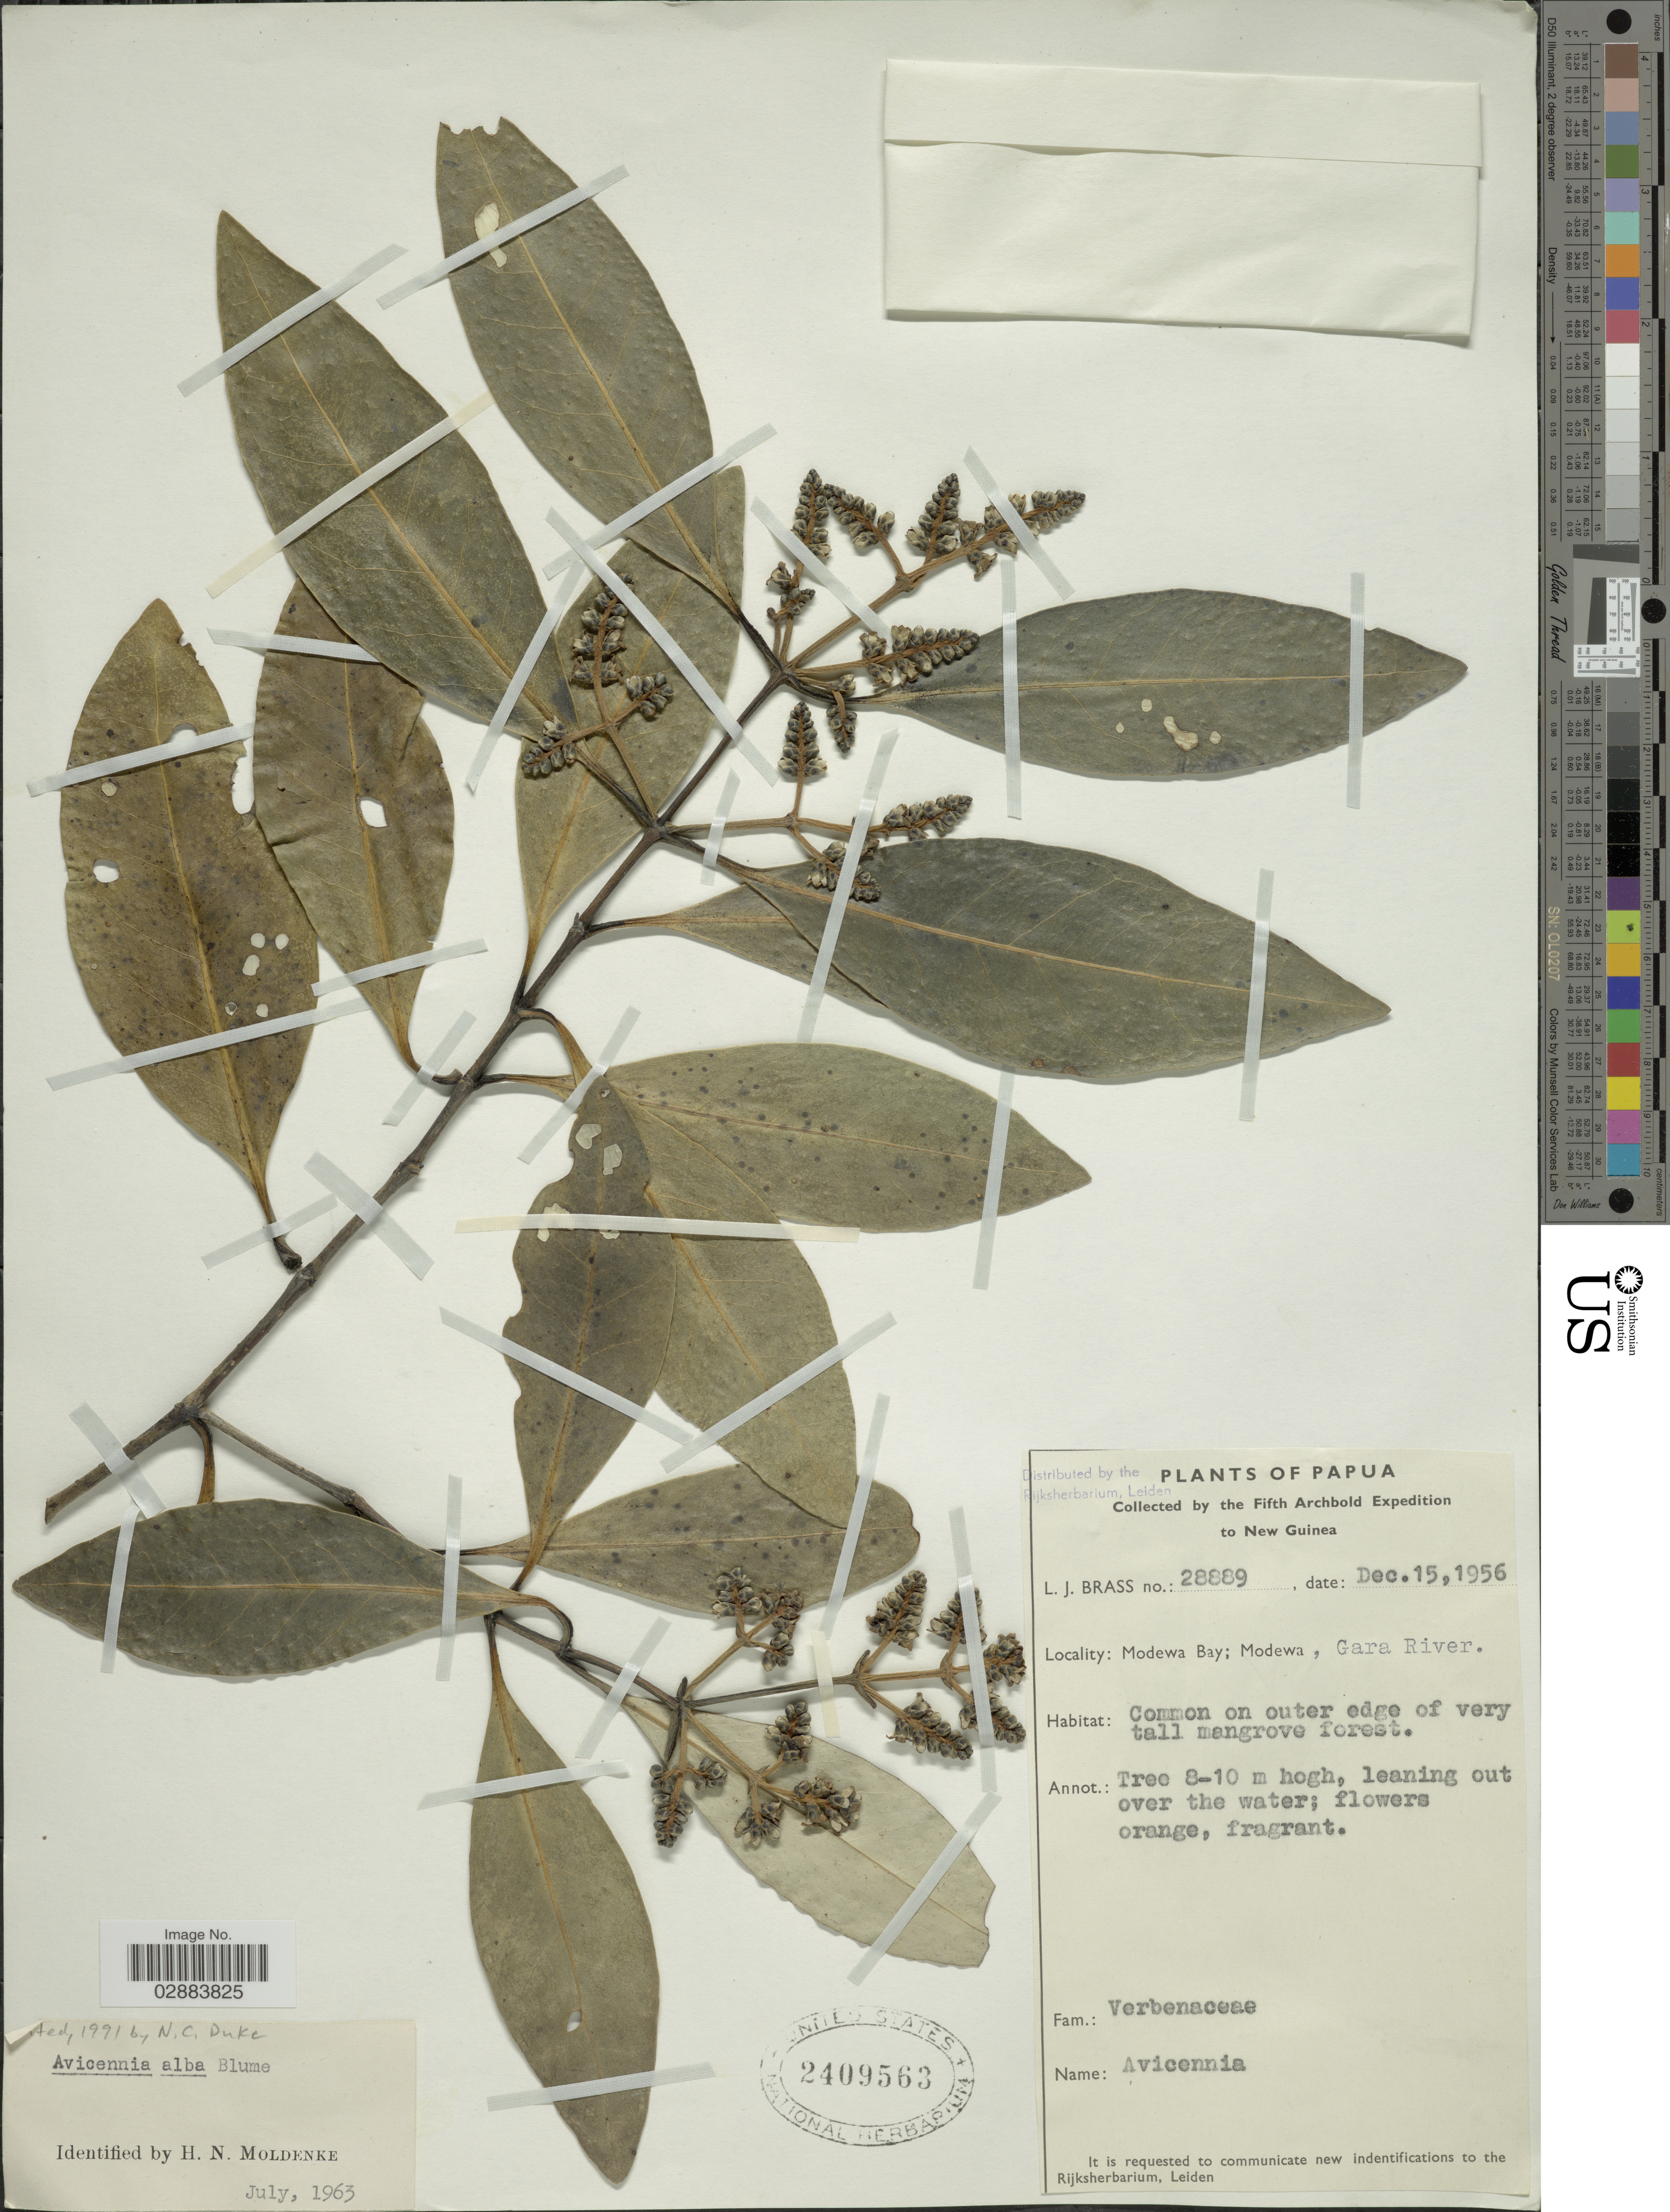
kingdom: Plantae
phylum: Tracheophyta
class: Magnoliopsida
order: Lamiales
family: Acanthaceae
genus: Avicennia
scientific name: Avicennia alba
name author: Blume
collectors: L. J. Brass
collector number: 28889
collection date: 1956-12-15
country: Papua New Guinea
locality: Papua, New Guinea, Modewa Bay, Modewa, Gara River.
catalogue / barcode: US 2409563